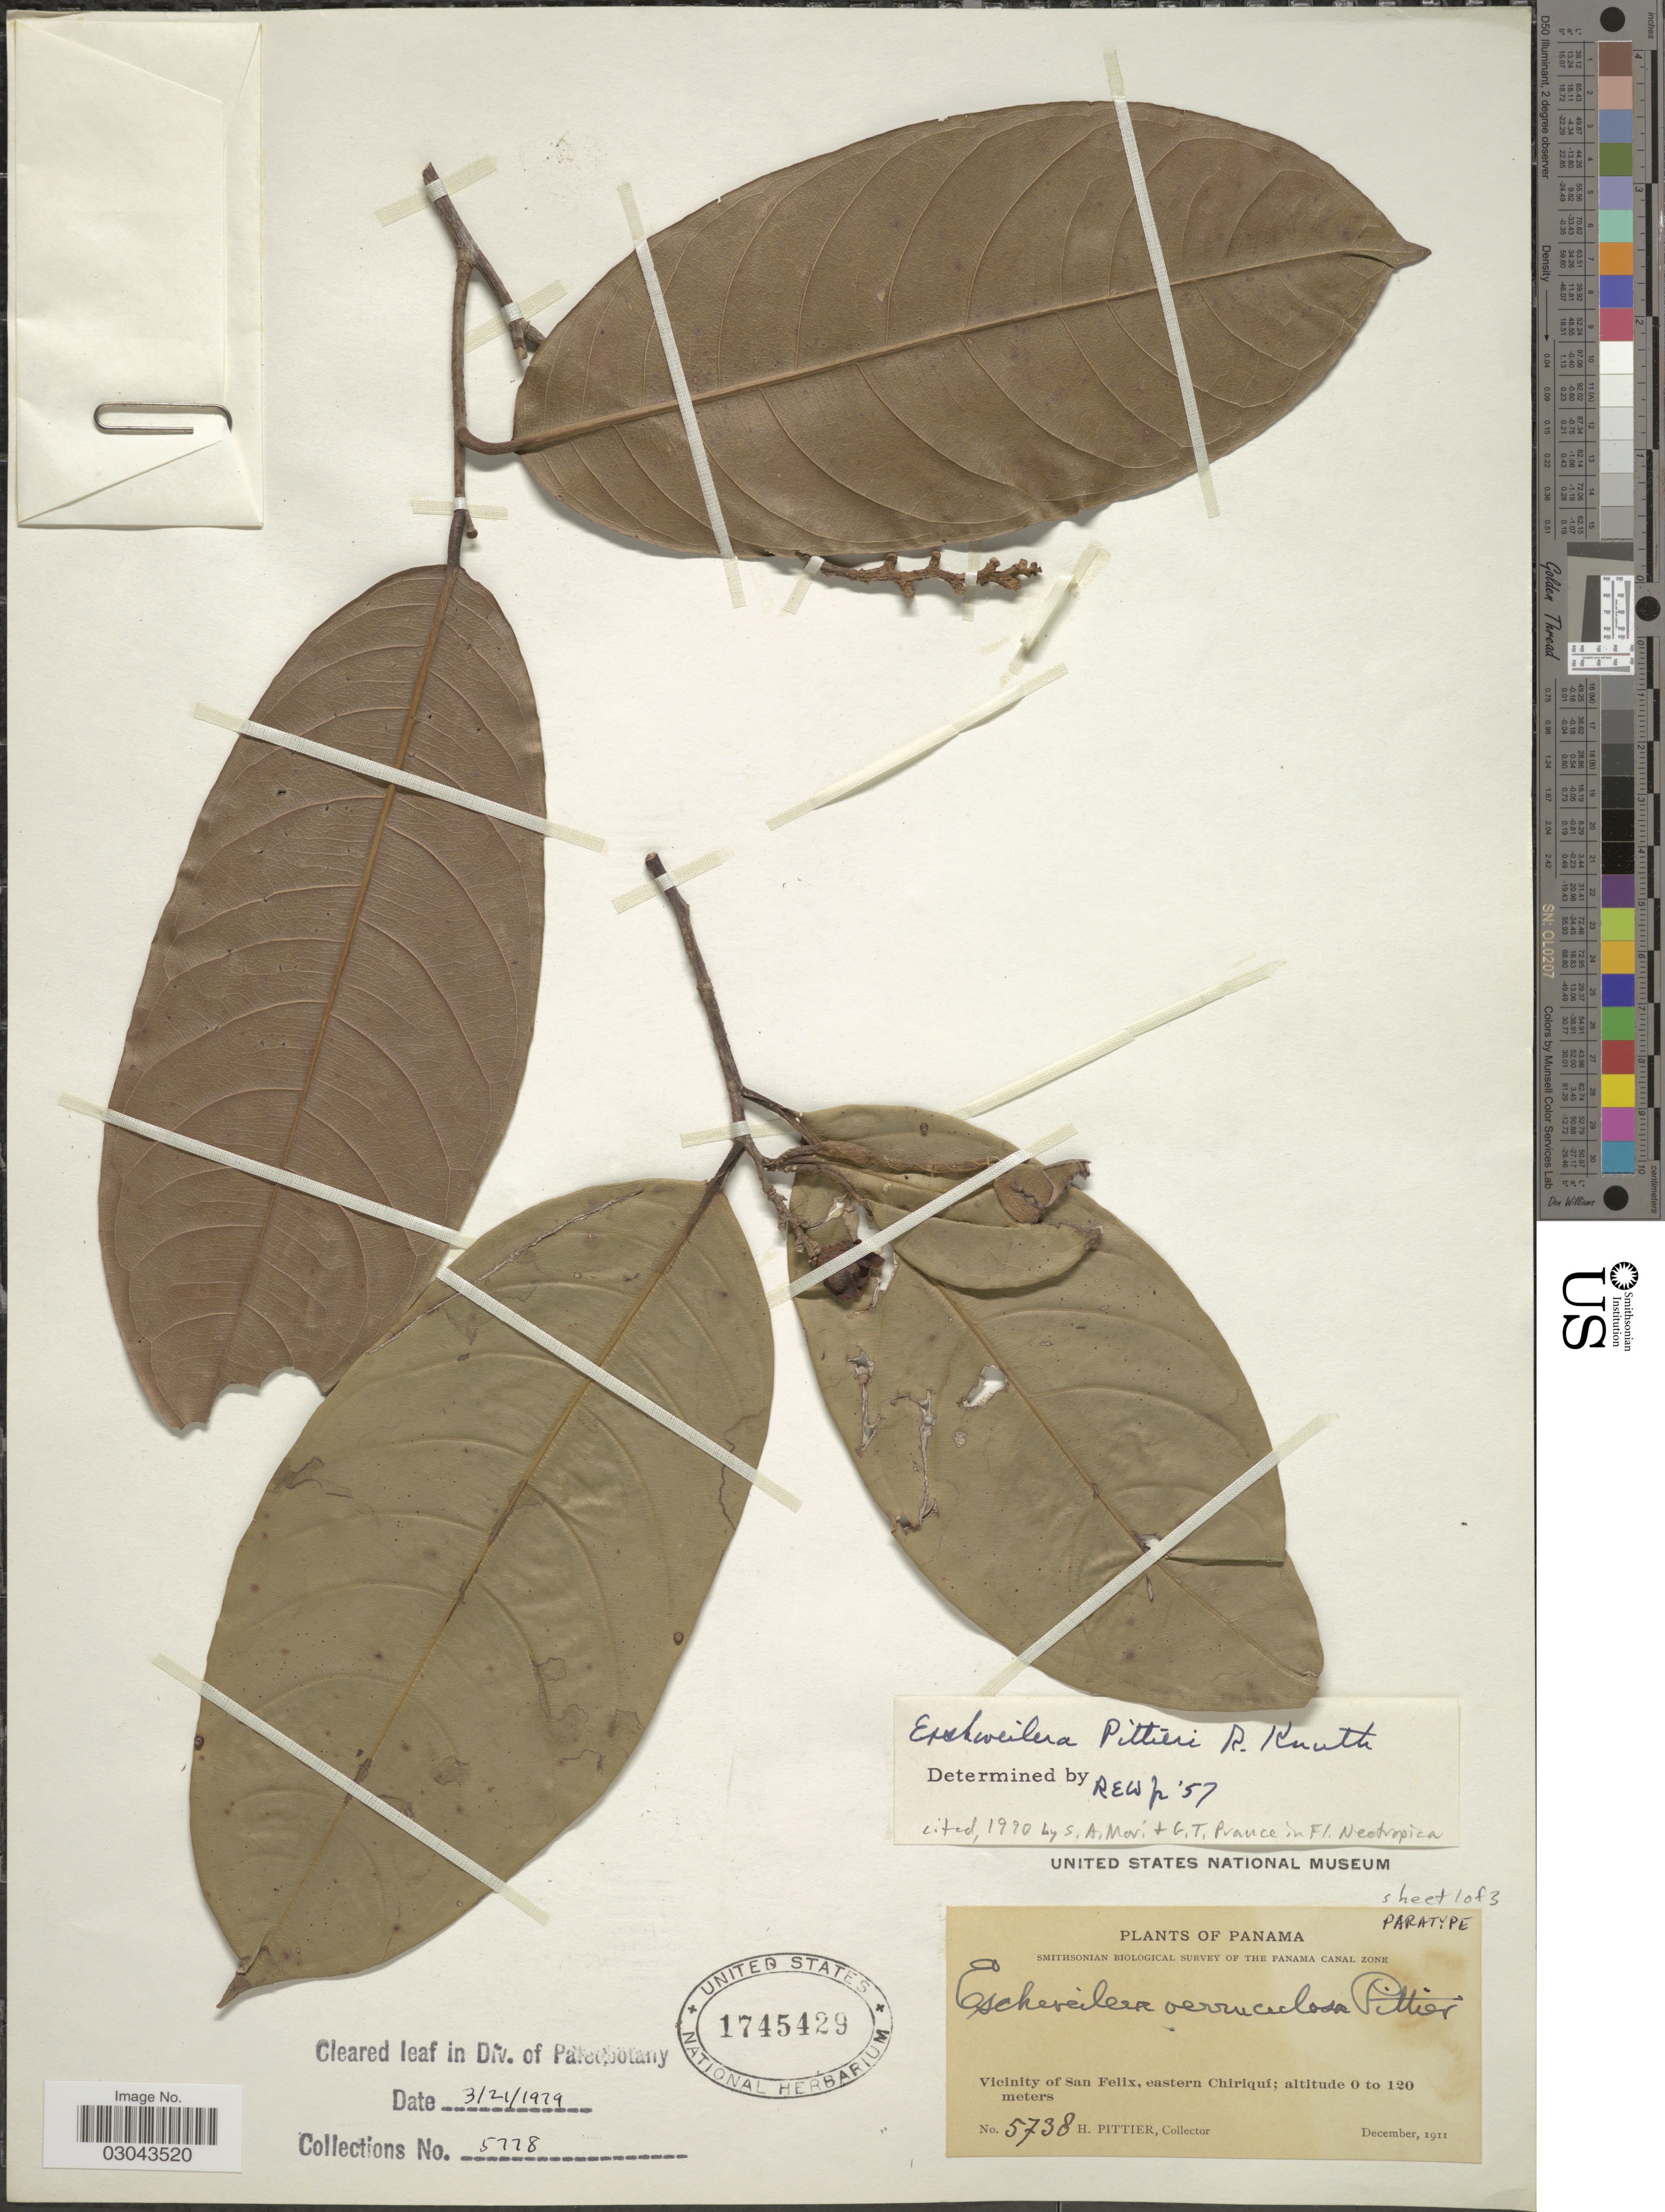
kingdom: Plantae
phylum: Tracheophyta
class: Magnoliopsida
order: Ericales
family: Lecythidaceae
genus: Eschweilera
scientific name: Eschweilera pittieri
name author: R. Knuth in Engl.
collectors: H. F. Pittier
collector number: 5738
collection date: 1911-12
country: Panama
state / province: Chiriqui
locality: Vicinity of San Felix, eastern Chiriquí.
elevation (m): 0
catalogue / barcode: US 1745429